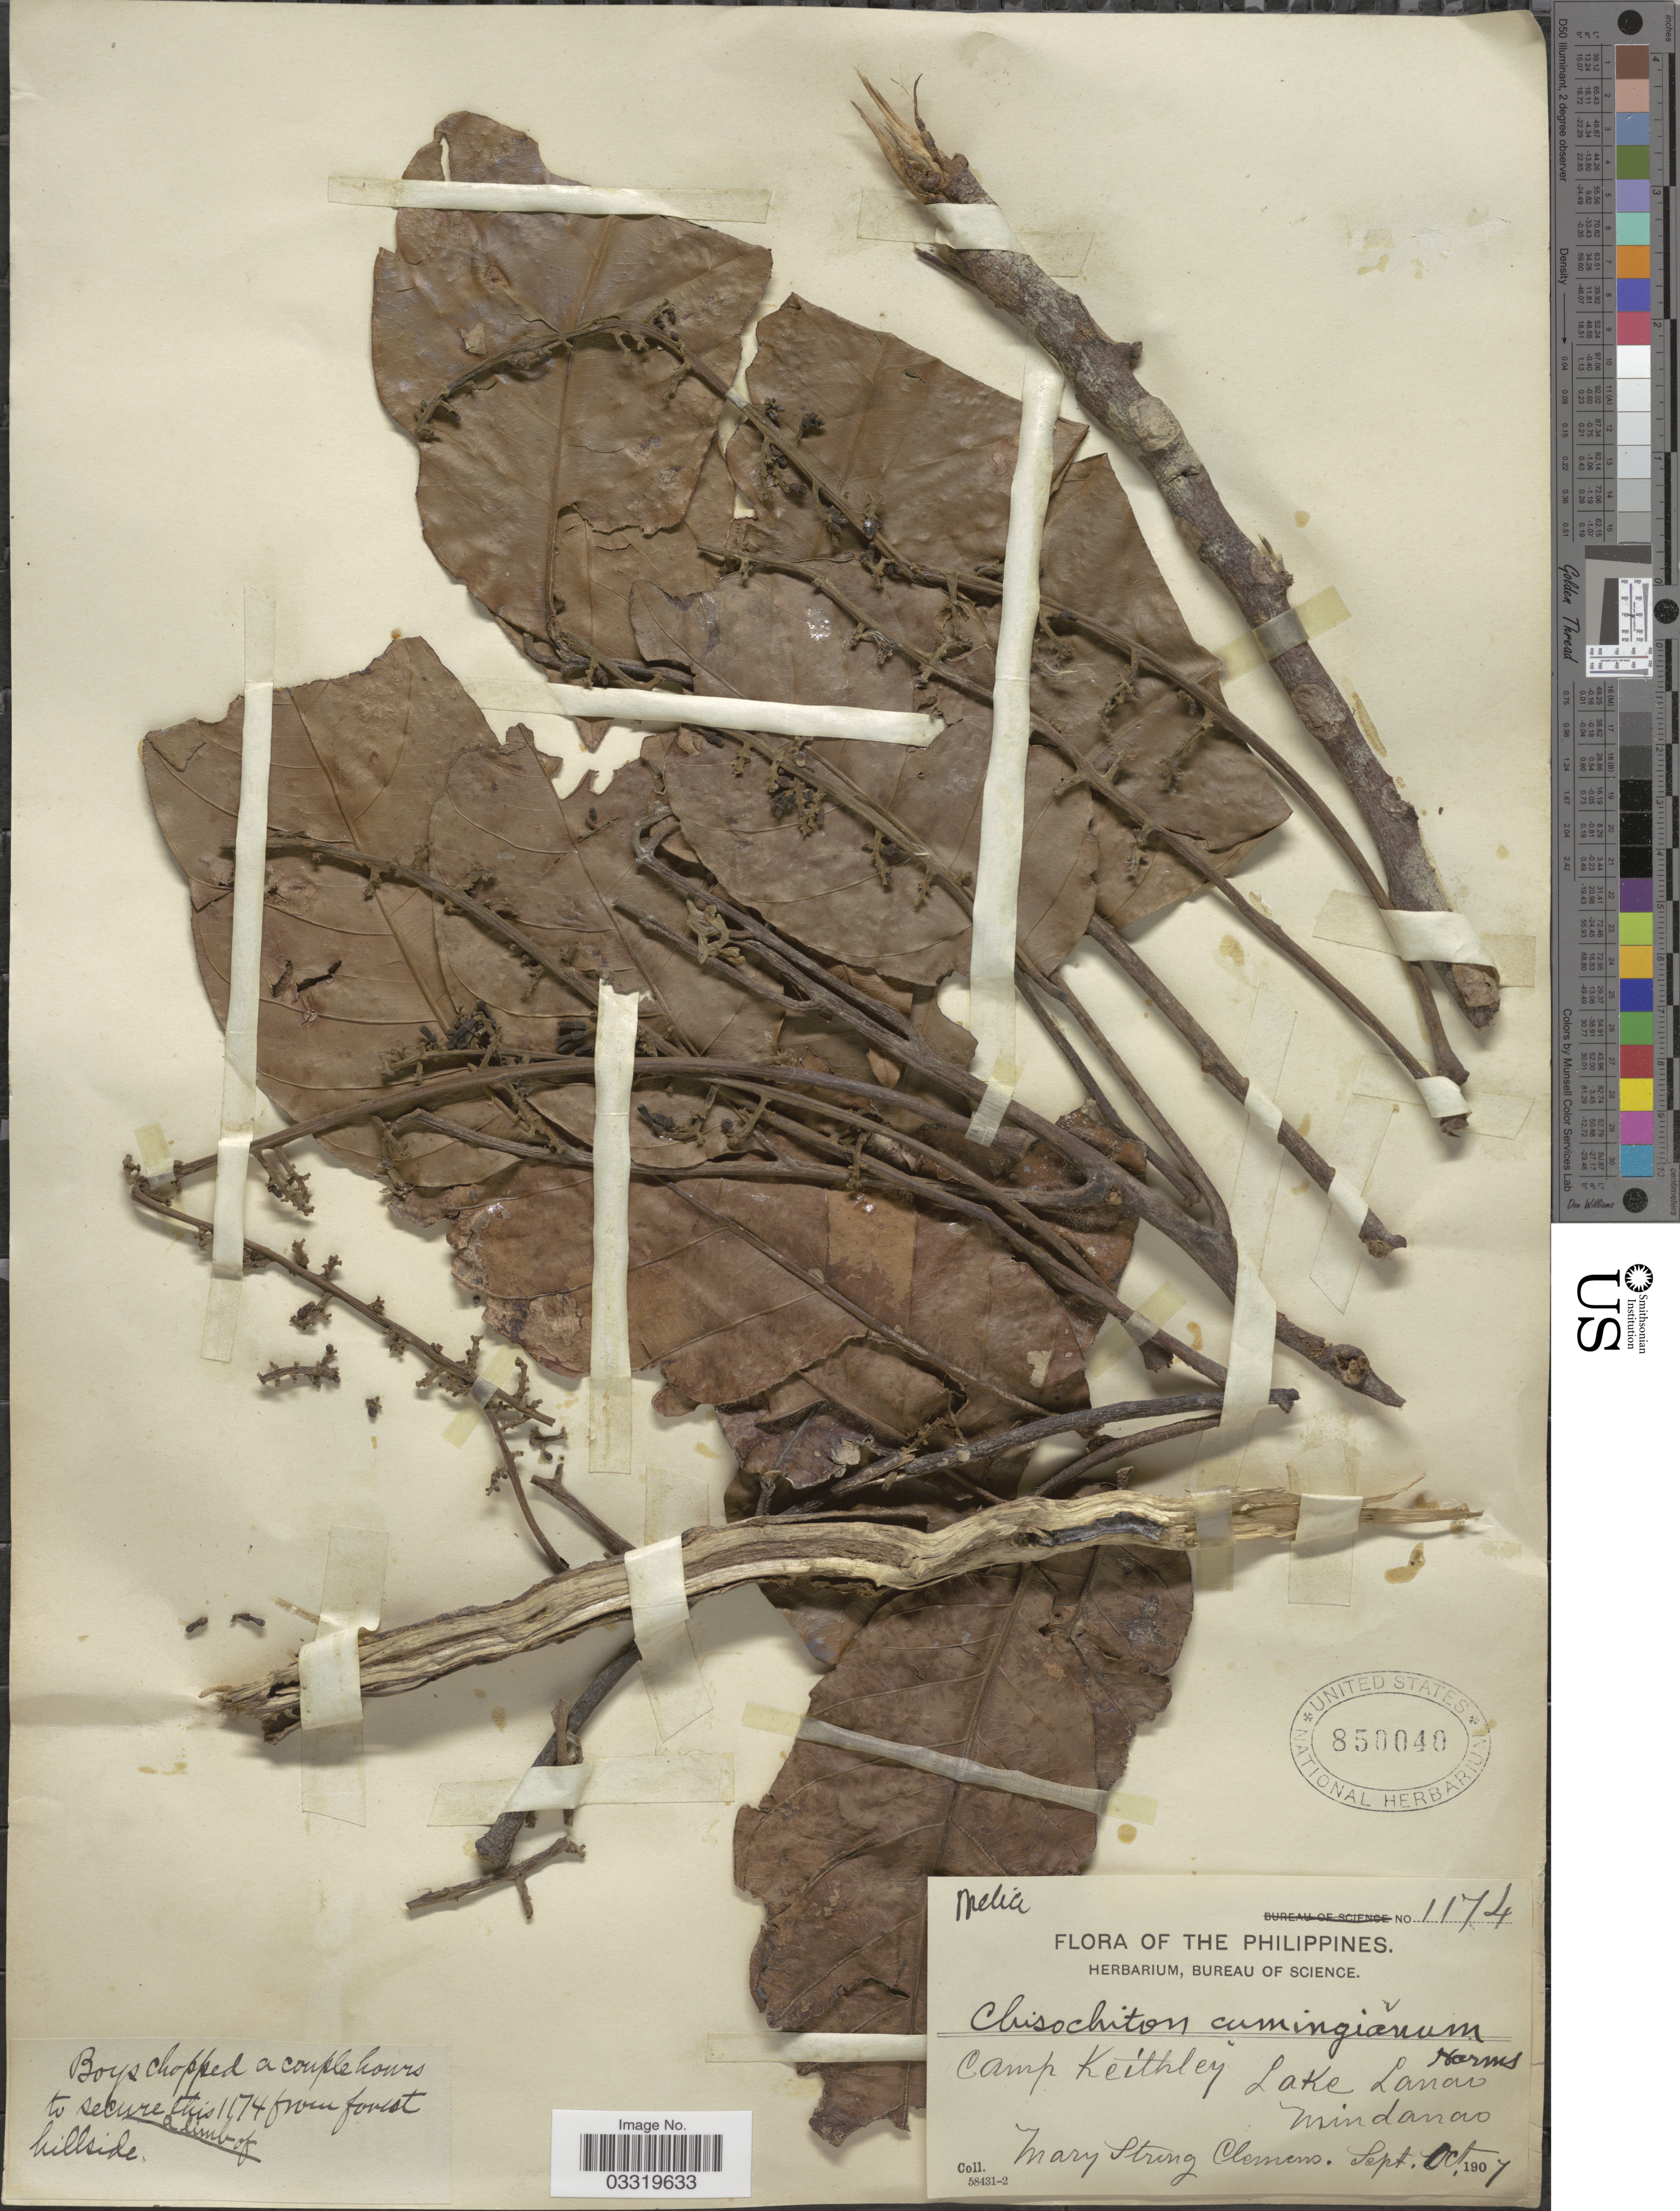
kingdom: Plantae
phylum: Tracheophyta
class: Magnoliopsida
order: Sapindales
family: Meliaceae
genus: Chisocheton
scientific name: Chisocheton cumingianus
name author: (C. DC.) Harms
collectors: M. S. Clemens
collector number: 1174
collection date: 1907-09/1907-10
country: Philippines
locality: Camp Keithley. Lake Lanao. Mindanao.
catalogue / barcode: US 850040